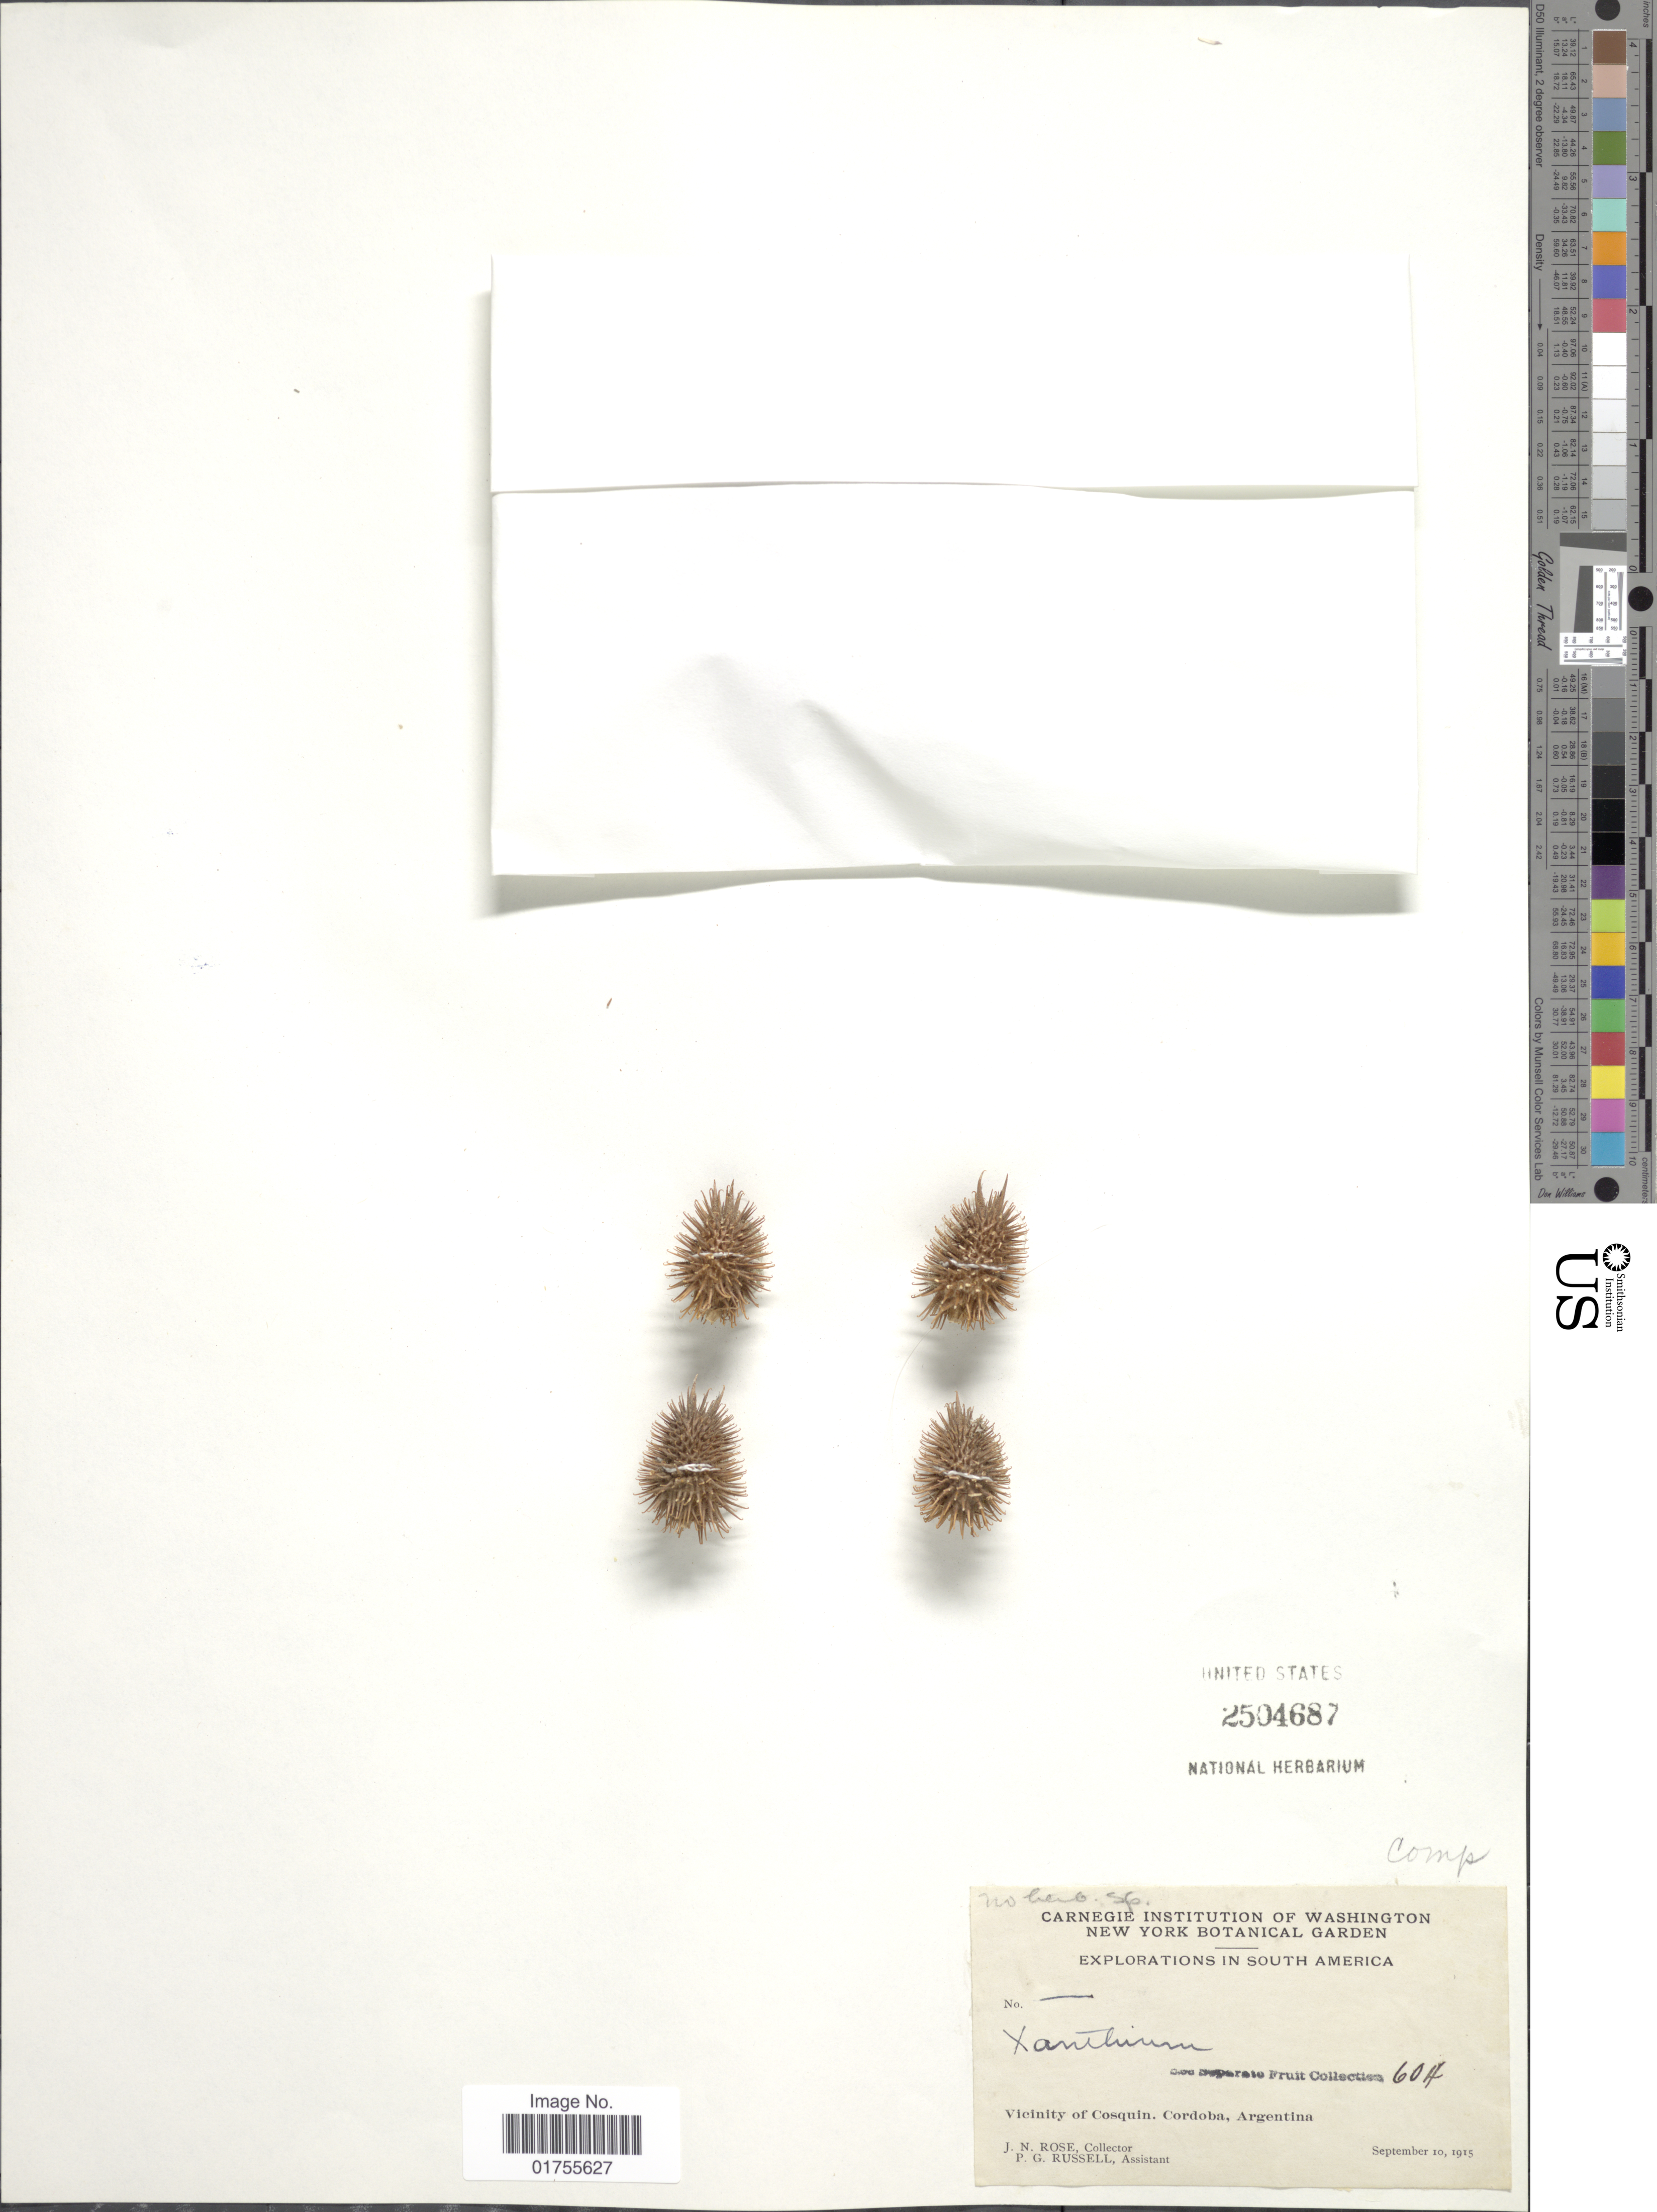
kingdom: Plantae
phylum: Tracheophyta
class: Magnoliopsida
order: Asterales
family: Asteraceae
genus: Xanthium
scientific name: Xanthium sp.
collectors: J. N. Rose & P. G. Russell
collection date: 1915-09-10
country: Argentina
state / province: Cordoba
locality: Vicinity of Cosquin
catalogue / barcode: US 2504687